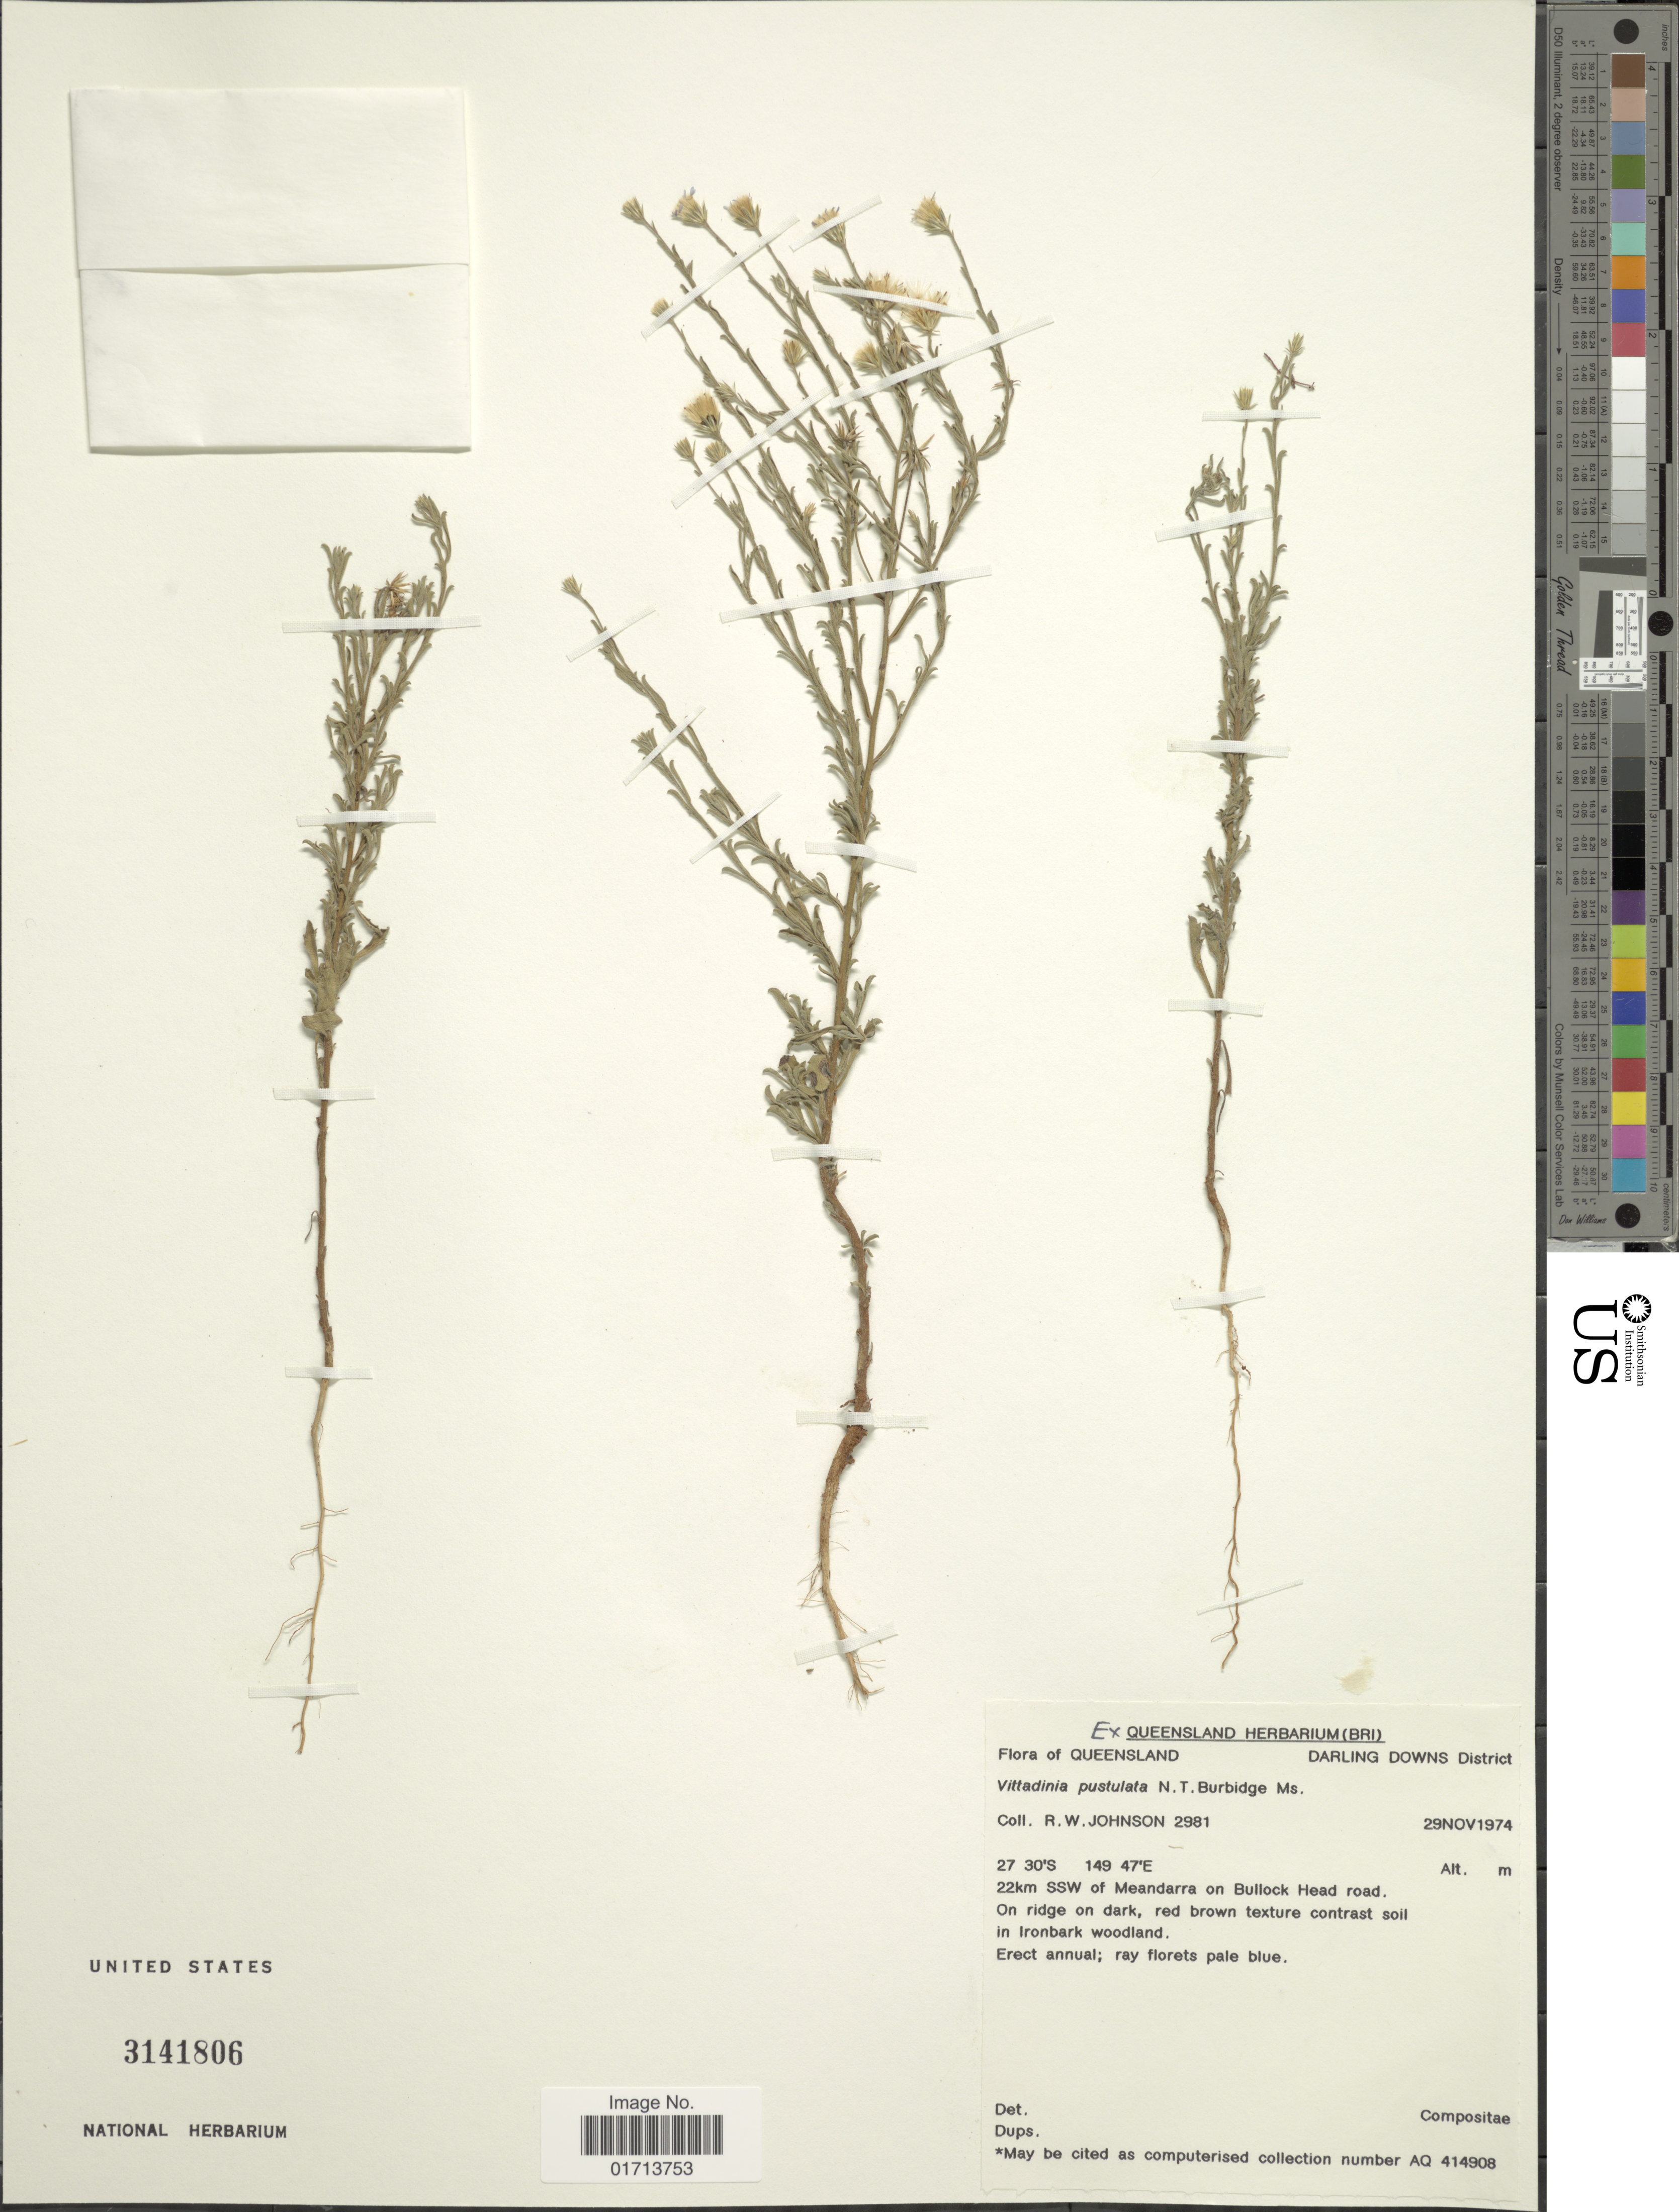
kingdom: Plantae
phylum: Tracheophyta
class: Magnoliopsida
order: Asterales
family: Asteraceae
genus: Vittadinia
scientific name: Vittadinia pustulata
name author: N.T. Burb.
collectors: R. W. Johnson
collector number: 2981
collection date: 1974-11-29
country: Australia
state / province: Queensland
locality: Darling Downs District, 22km SSW of Meandarra on Bullock Head road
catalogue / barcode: US 3141806